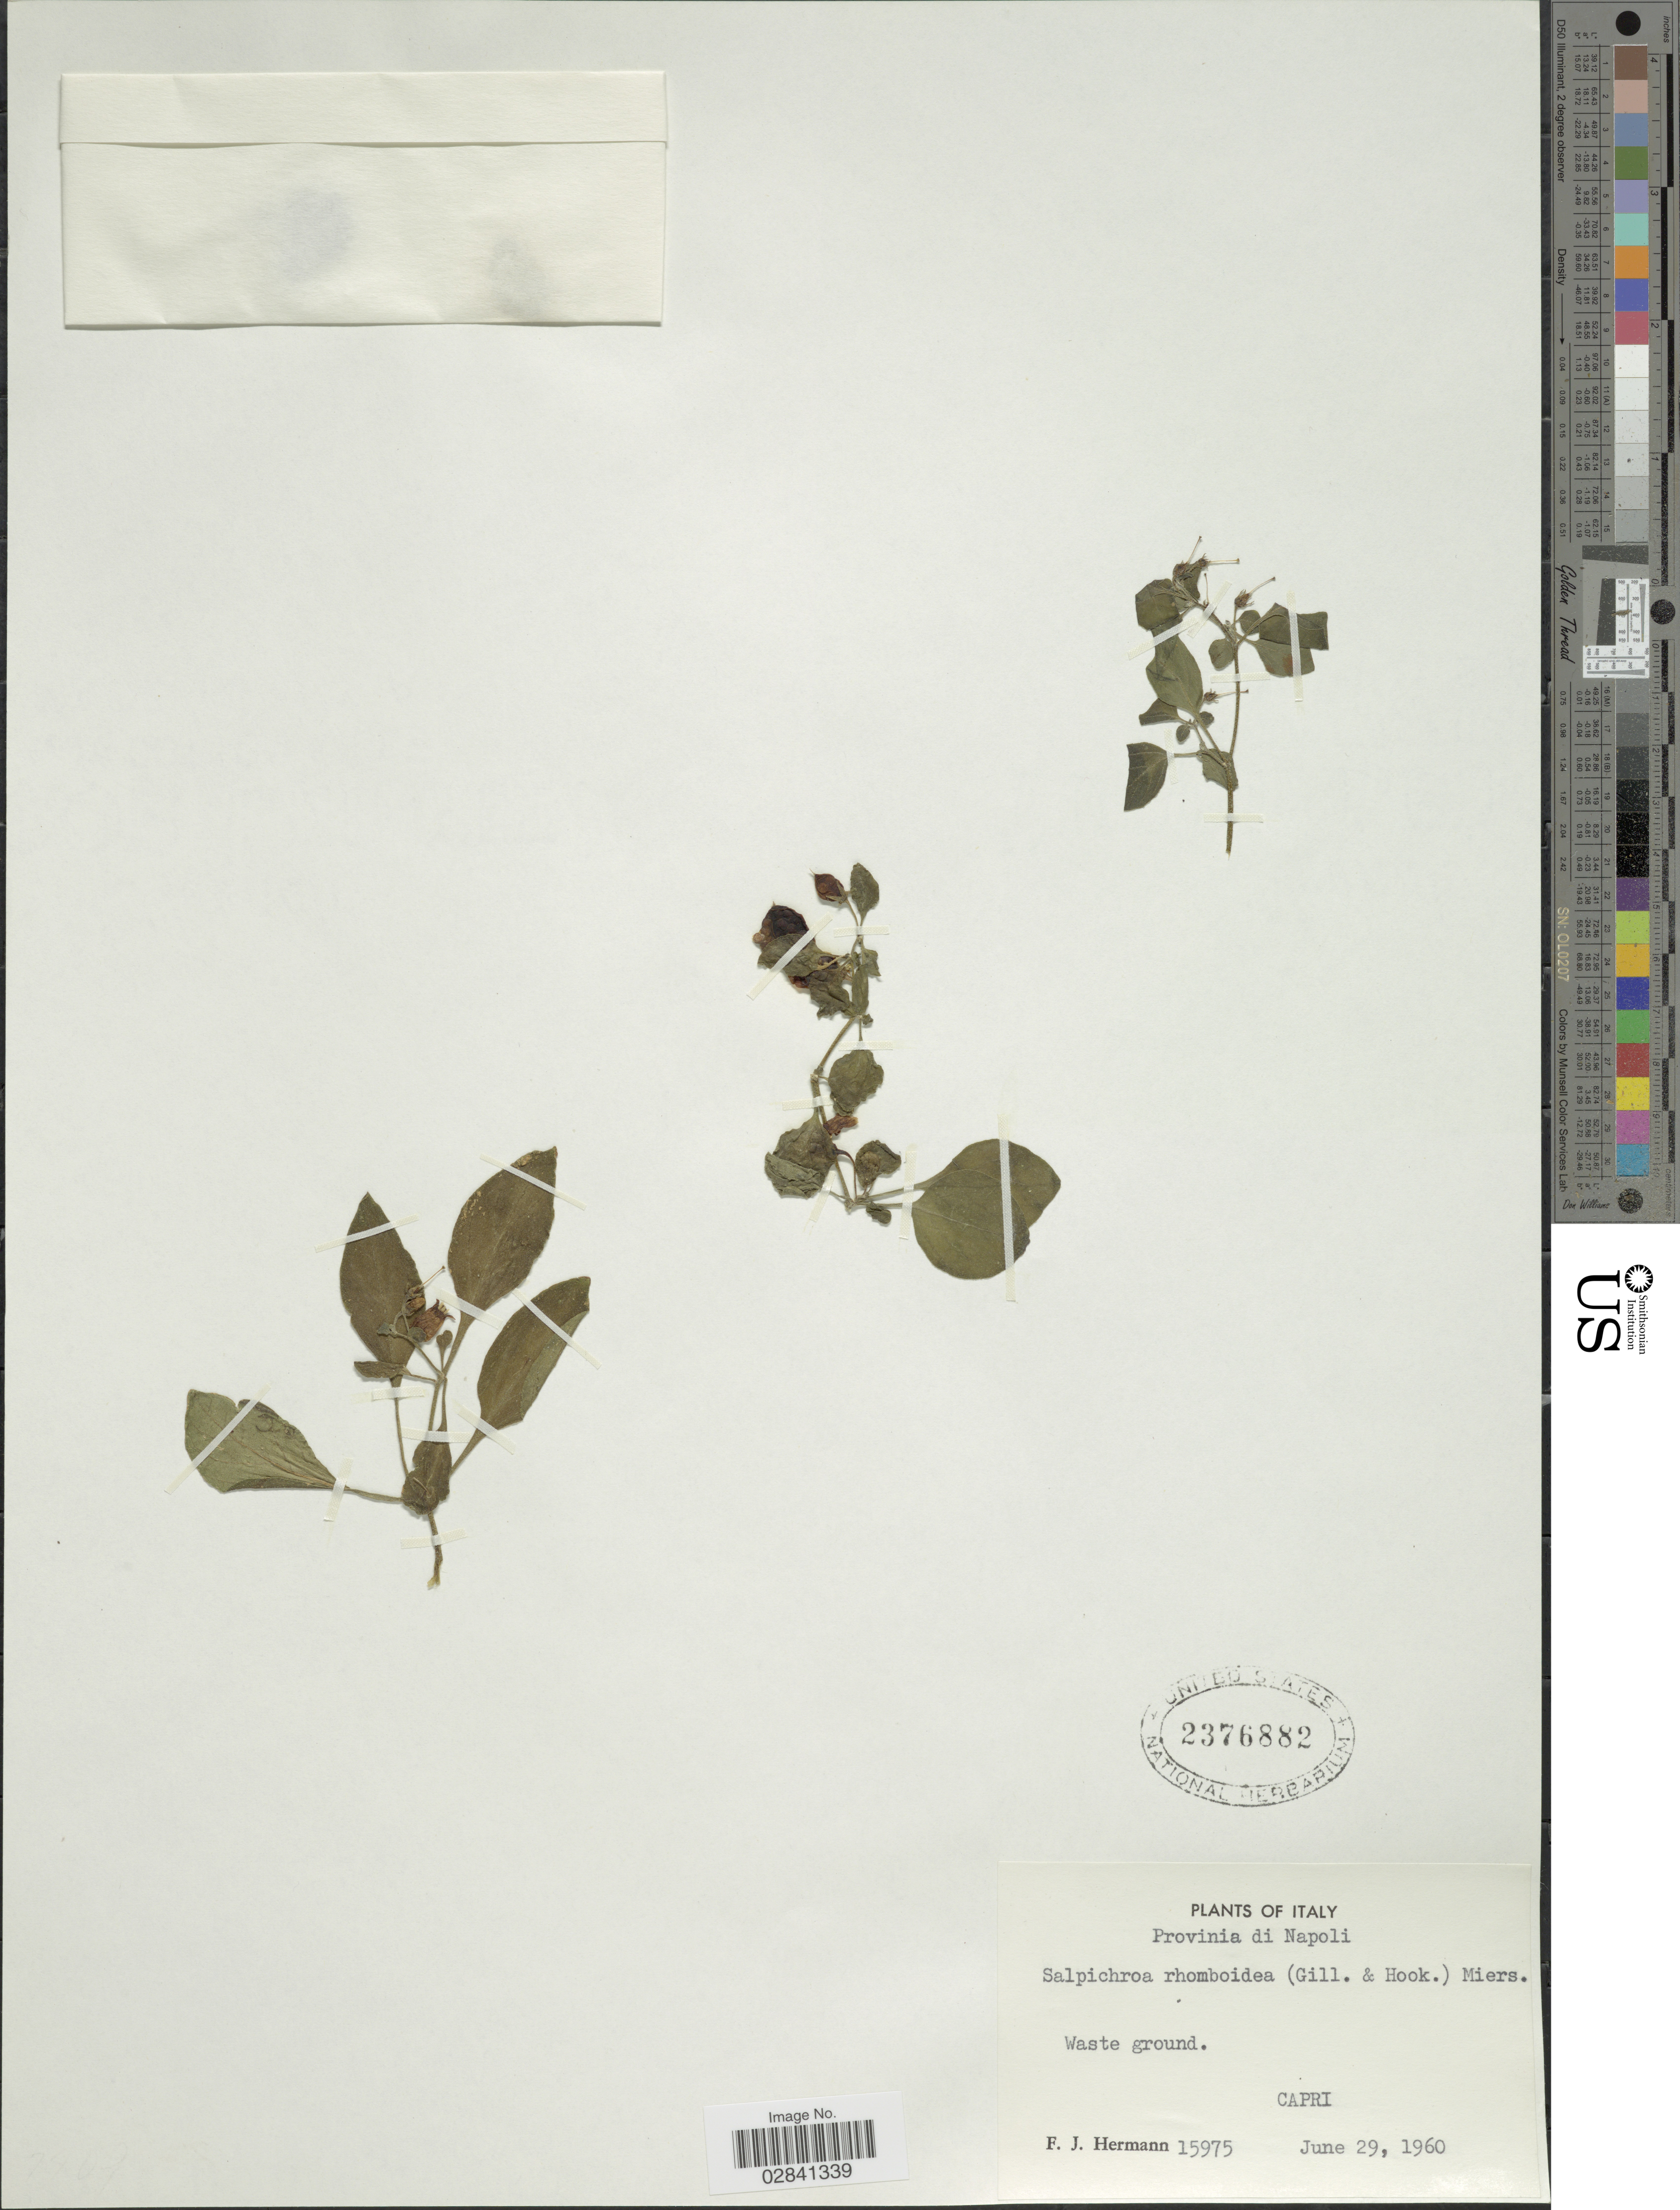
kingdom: Plantae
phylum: Tracheophyta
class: Magnoliopsida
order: Solanales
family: Solanaceae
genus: Salpichroa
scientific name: Salpichroa origanifolia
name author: (Lam.) Baill.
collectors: F. J. Hermann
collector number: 15975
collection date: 1960-06-29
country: Italy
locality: Provinia di Napoli. Capri.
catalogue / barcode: US 2376882